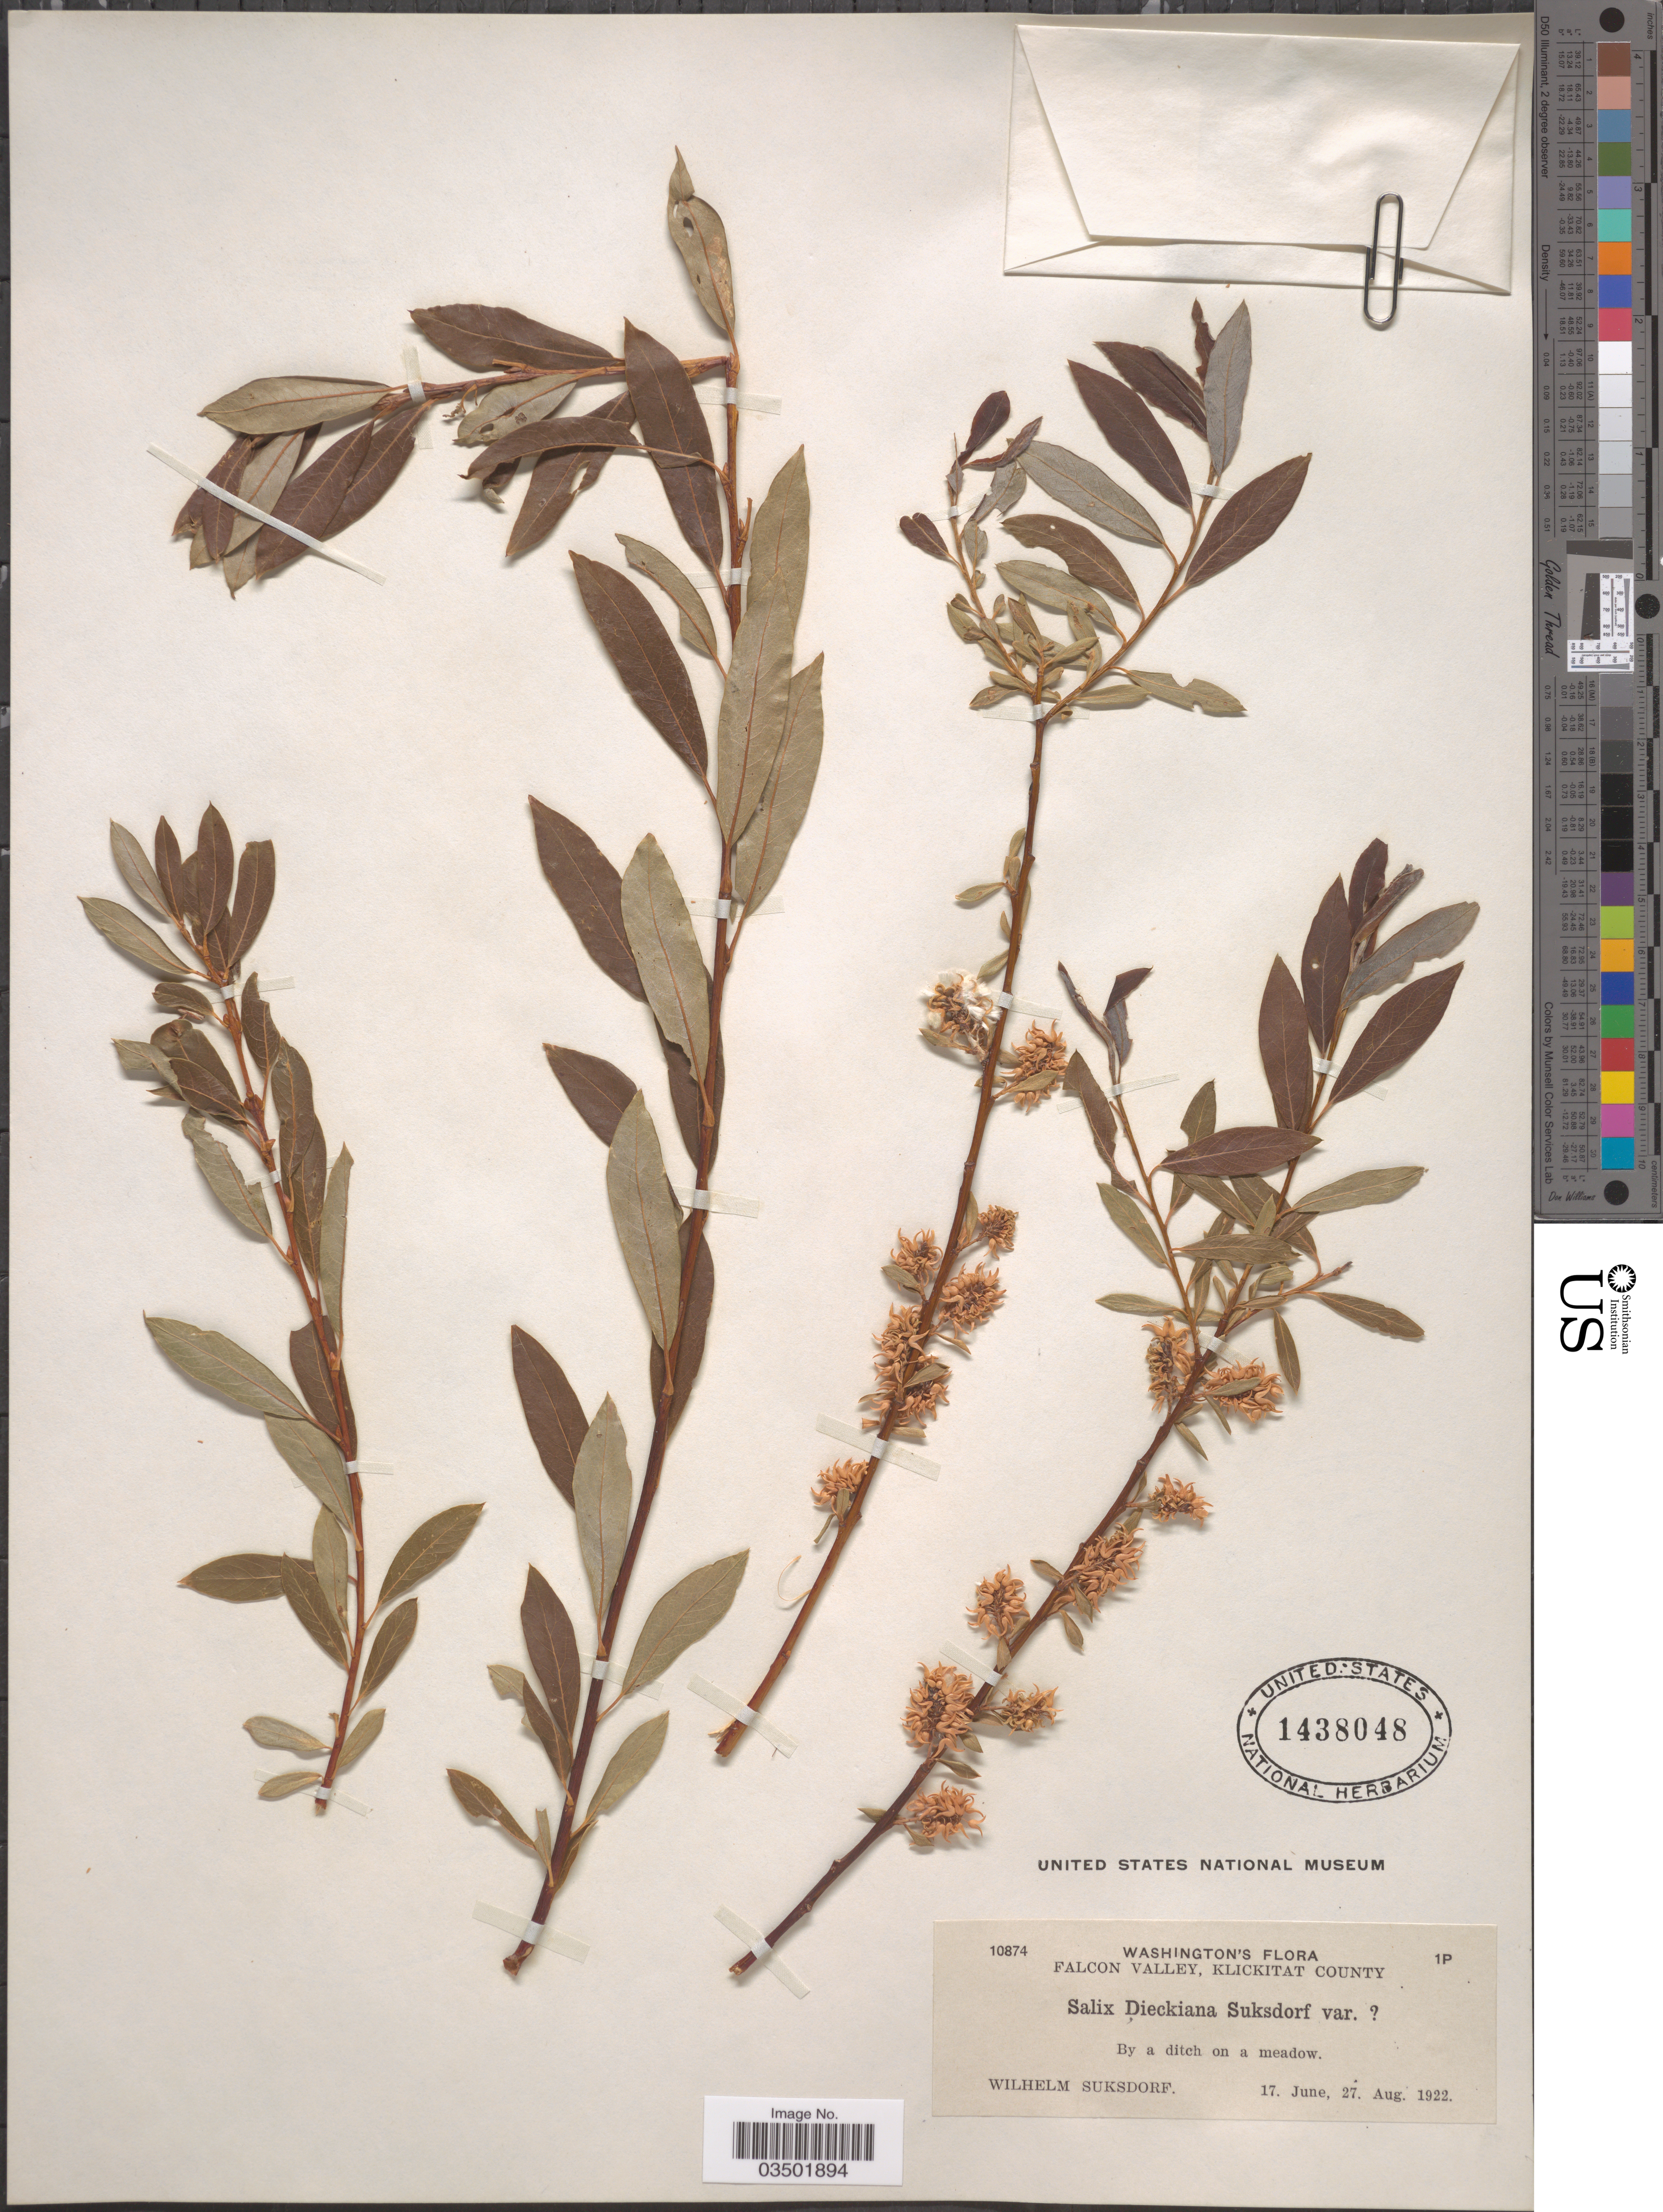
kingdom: Plantae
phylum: Tracheophyta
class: Magnoliopsida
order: Malpighiales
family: Salicaceae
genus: Salix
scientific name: Salix pedicellaris var. hypoglauca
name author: Fernald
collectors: W. N. Suksdorf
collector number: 10874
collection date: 1922-06-17/1922-08-27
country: United States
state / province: Washington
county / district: Klickitat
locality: Falcon Valley, Klickitat County. By a ditch on a meadow.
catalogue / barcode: US 1438048